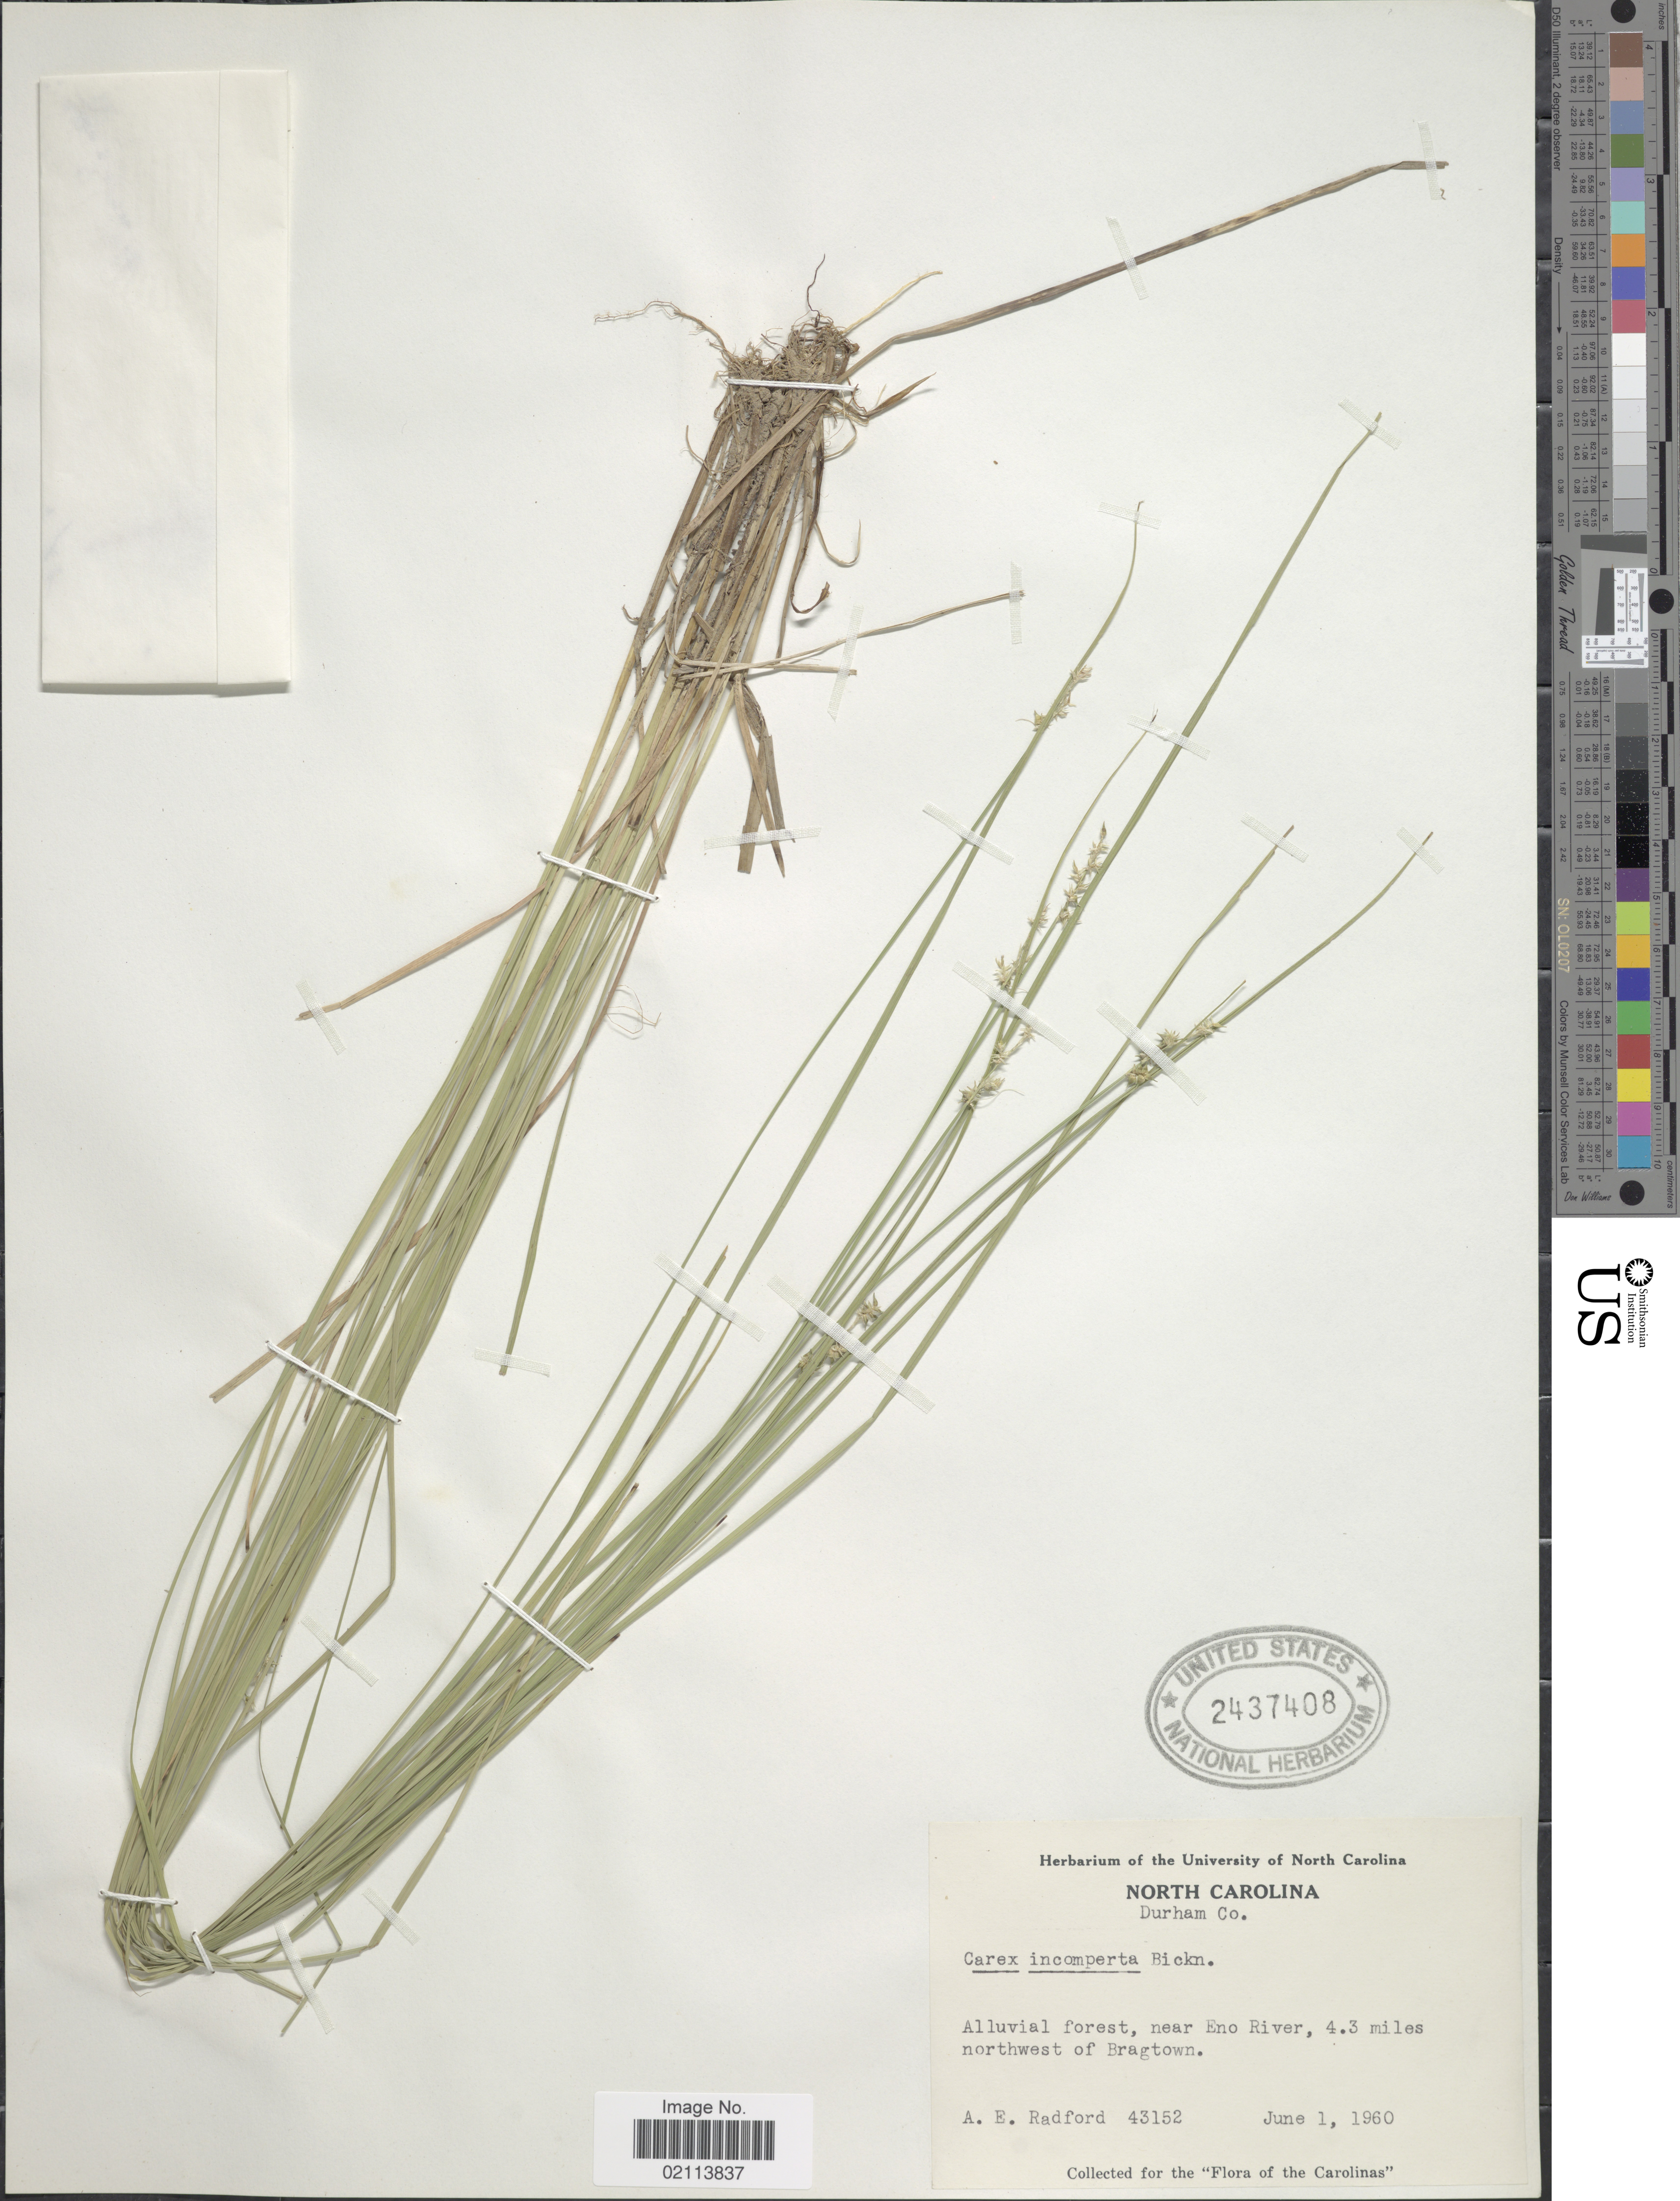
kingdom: Plantae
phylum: Tracheophyta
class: Liliopsida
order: Poales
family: Cyperaceae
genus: Carex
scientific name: Carex atlantica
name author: L.H. Bailey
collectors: A. E. Radford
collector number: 43152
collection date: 1960-06-01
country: United States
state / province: North Carolina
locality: North Carolina, Alluvial forest, near Eno River, 4.3 miles northwest of Bragtown, Durham Co.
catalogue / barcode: US 2437408